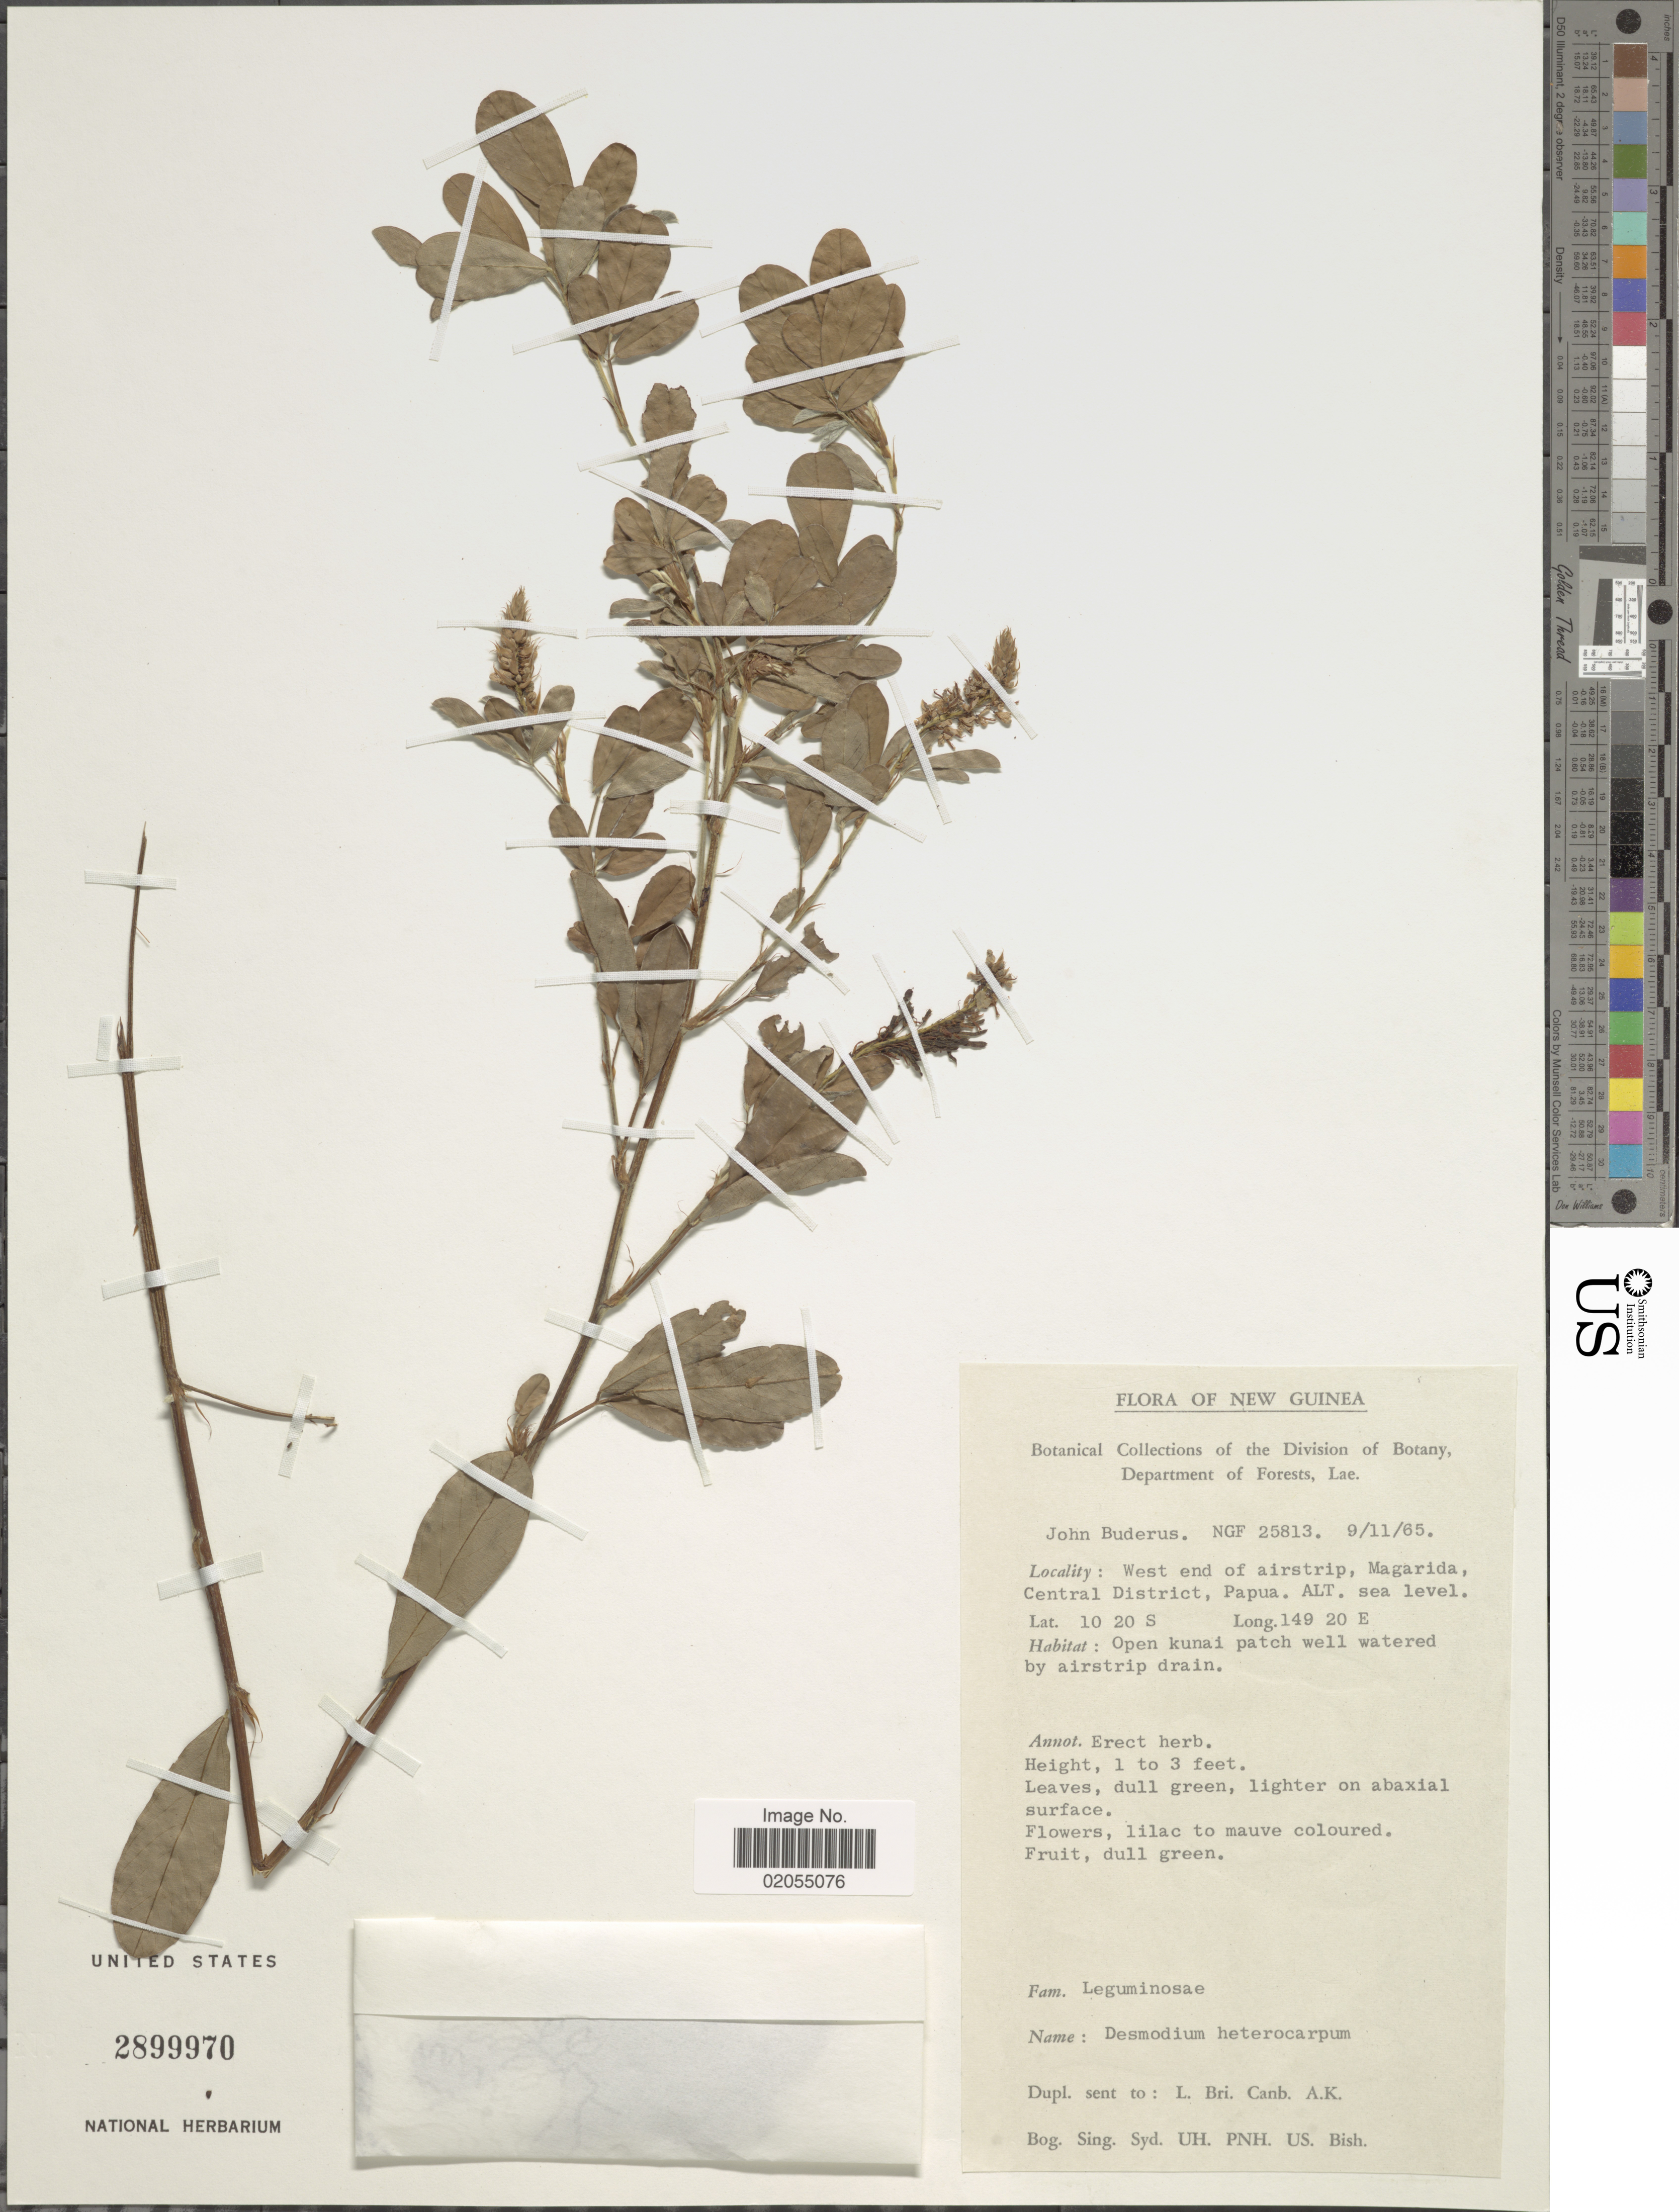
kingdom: Plantae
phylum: Tracheophyta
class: Magnoliopsida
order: Fabales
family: Fabaceae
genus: Grona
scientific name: Grona heterocarpos var. strigosa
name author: (Meeuwen) H. Ohashi & K. Ohashi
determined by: Strong, Mark T., (BOT), Smithsonian Institution - National Museum of Natural History (UNITED STATES)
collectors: J. Buderus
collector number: NGF25813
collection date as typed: Transcribed d/m/y: 9/11/65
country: Papua New Guinea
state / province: Central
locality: West end of airstrip, Magarida, Central District, Papua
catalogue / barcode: US 2899970